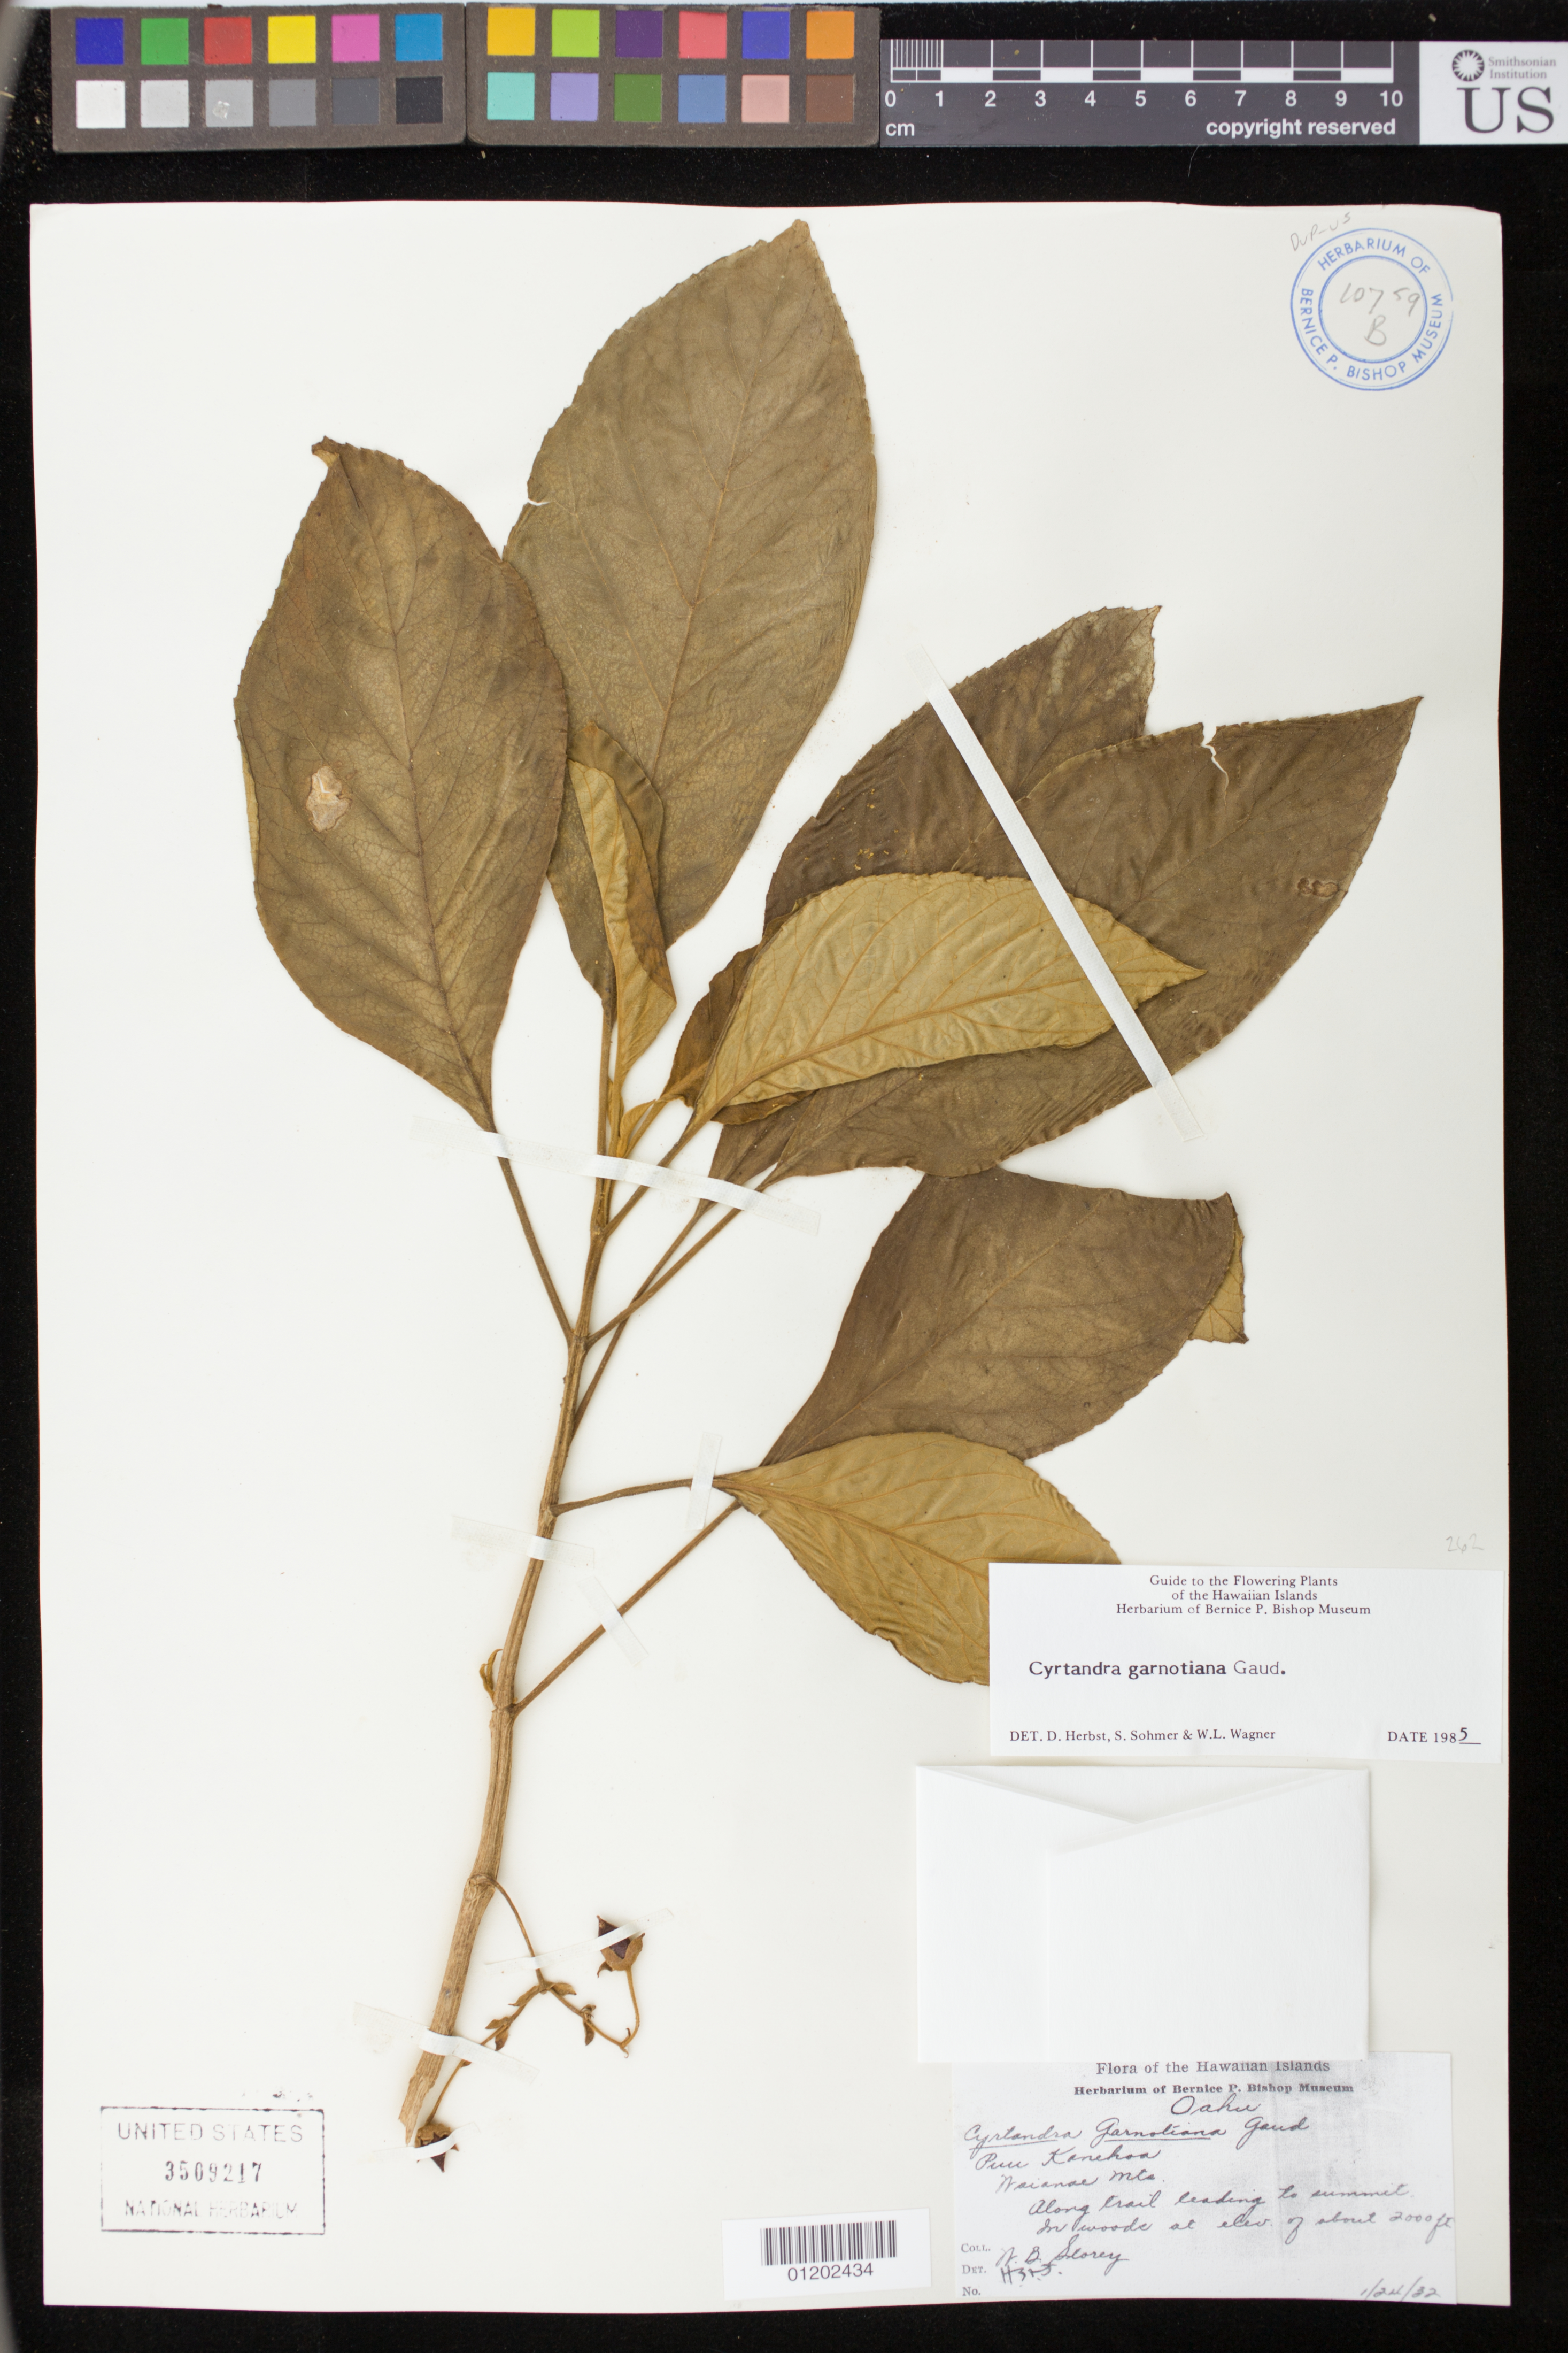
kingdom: Plantae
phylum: Tracheophyta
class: Magnoliopsida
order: Lamiales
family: Gesneriaceae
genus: Cyrtandra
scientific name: Cyrtandra garnotiana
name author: Gaudich.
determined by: Herbst, D. R.; Sohmer, S. H.; Wagner, W. L.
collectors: W. Storey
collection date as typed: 1/24/32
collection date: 1932-01-24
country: United States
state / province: Hawaii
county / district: Honolulu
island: Oahu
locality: Waianae Mts., along trail leading to summit.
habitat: Woods.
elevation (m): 610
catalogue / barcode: US 3509217